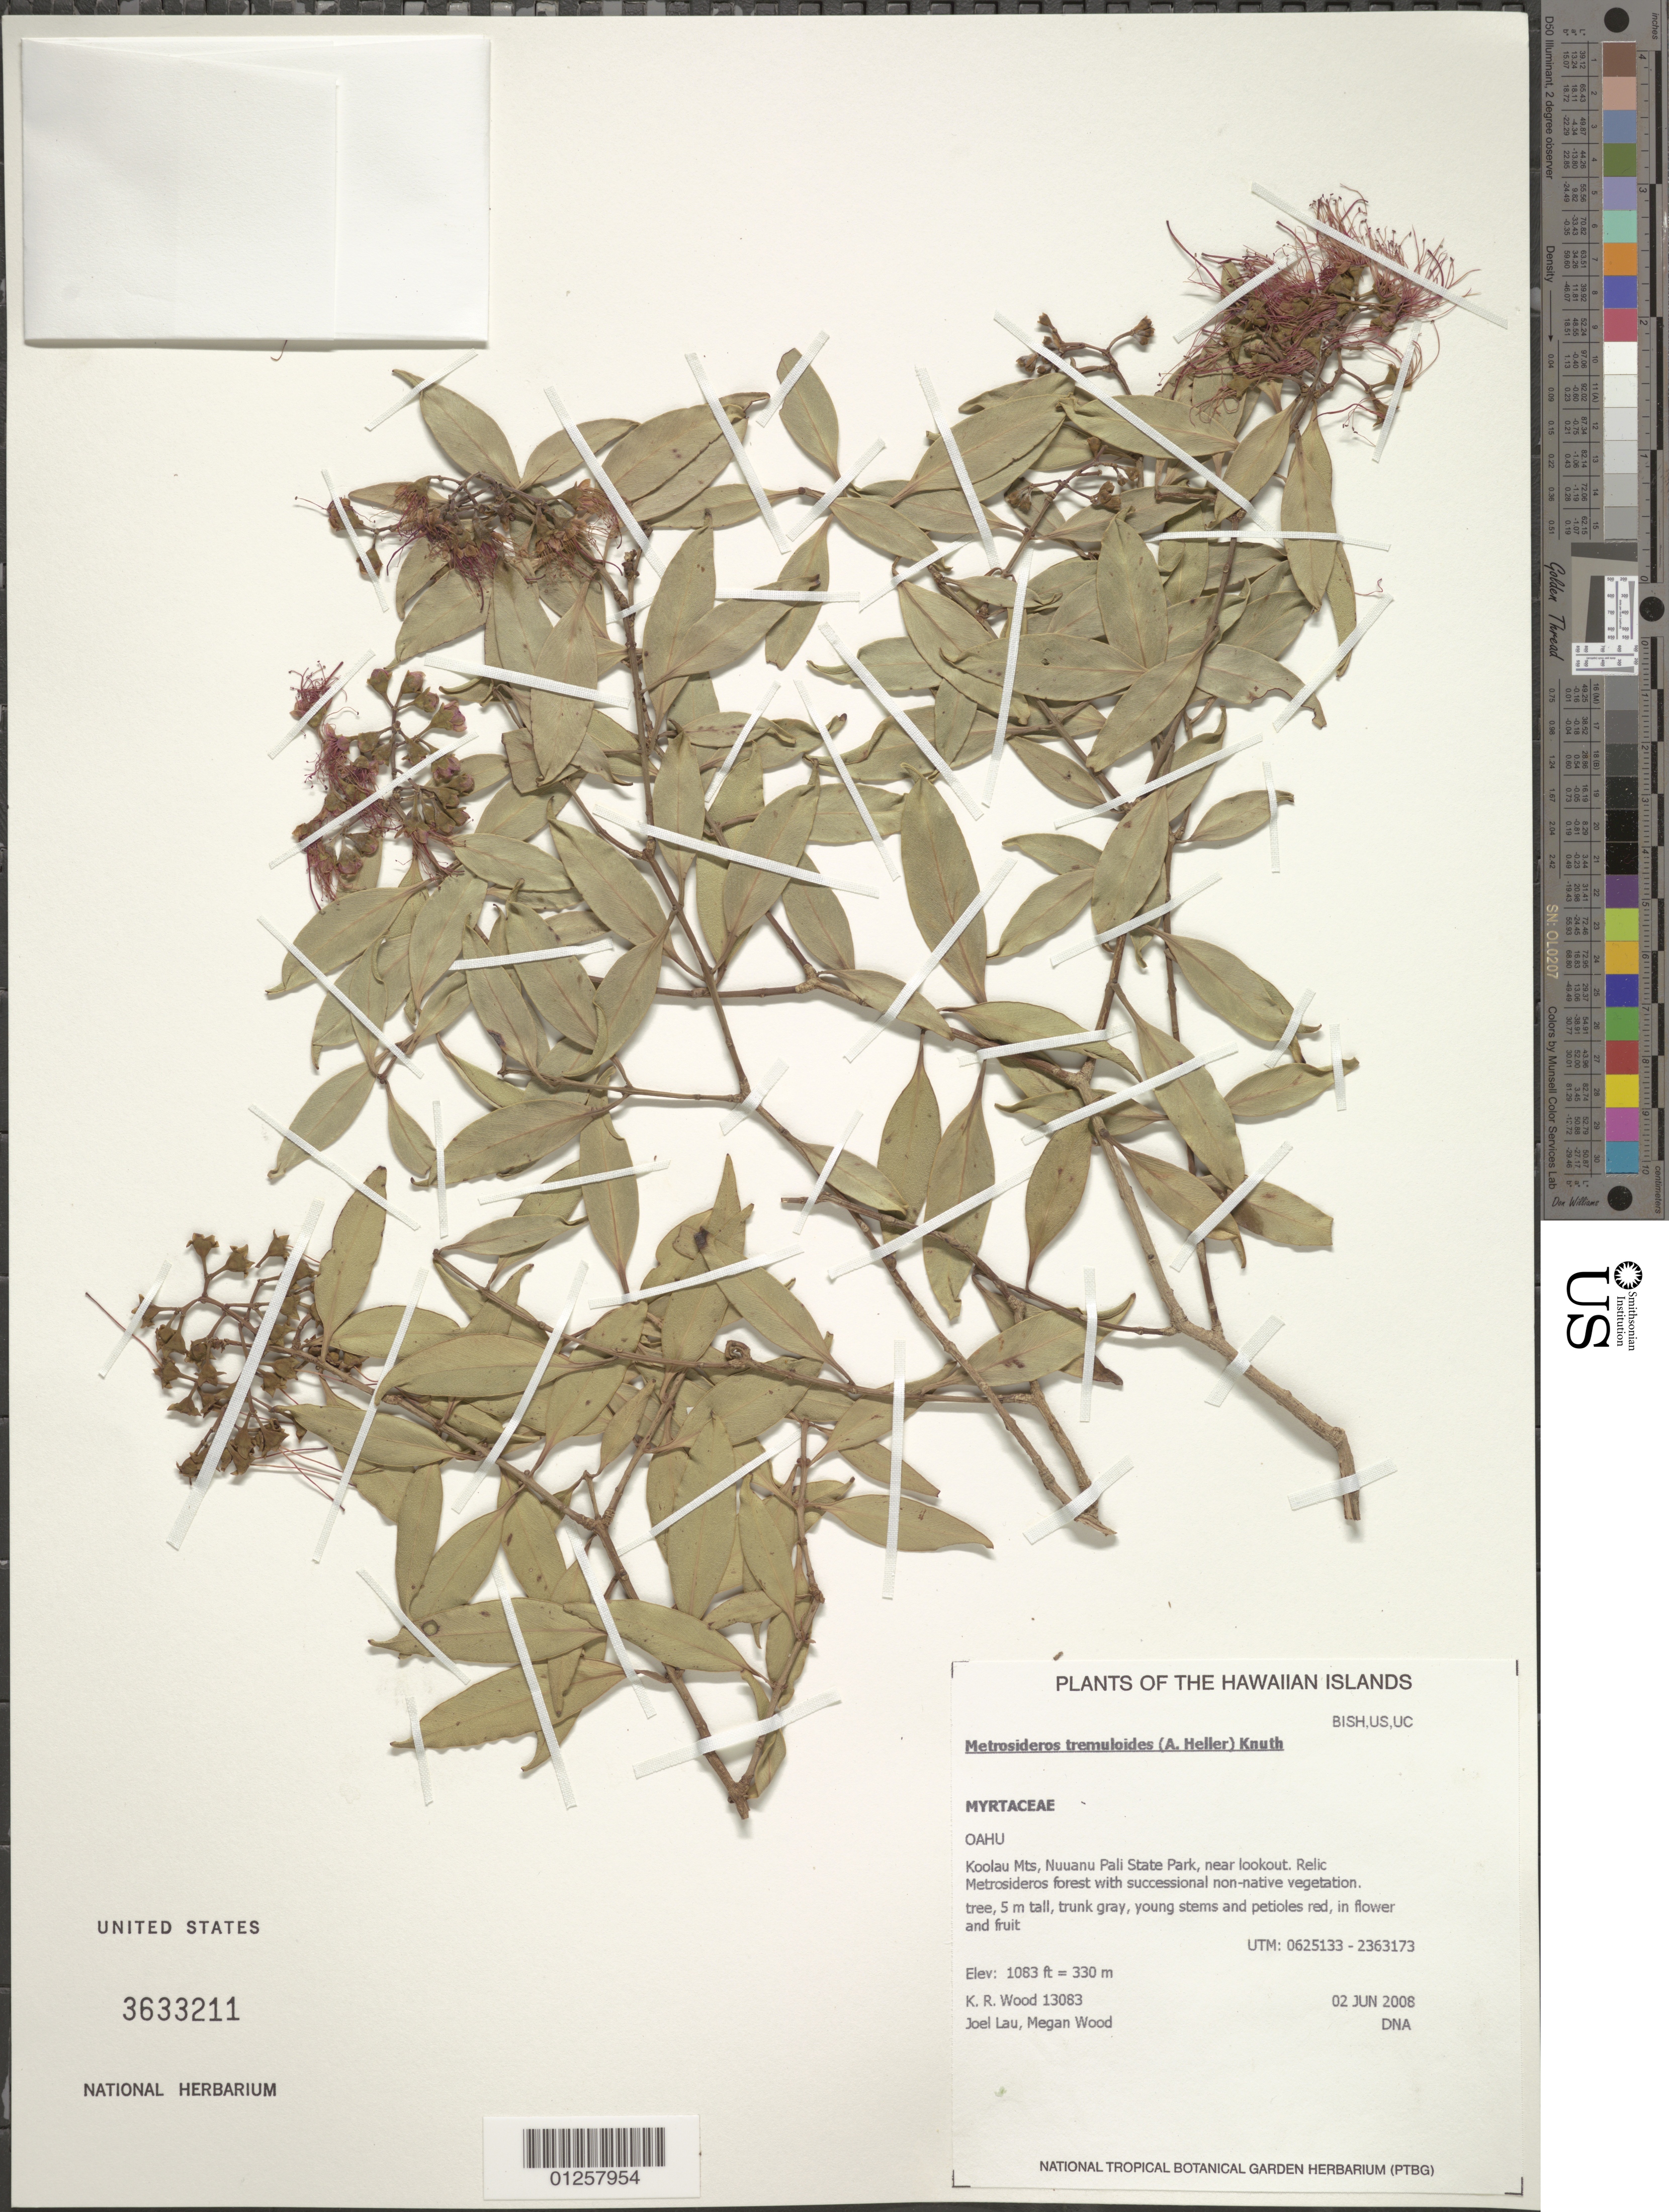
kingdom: Plantae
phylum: Tracheophyta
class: Magnoliopsida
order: Myrtales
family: Myrtaceae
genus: Metrosideros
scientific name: Metrosideros tremuloides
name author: (A. Heller) Knuth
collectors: K. R. Wood, J. Lau & M. Wood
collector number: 13083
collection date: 2008-06-02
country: United States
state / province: Hawaii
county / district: Honolulu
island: Oahu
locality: Koolau Mts.,Nuuanu Pali State Park.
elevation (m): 330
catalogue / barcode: US 3633211